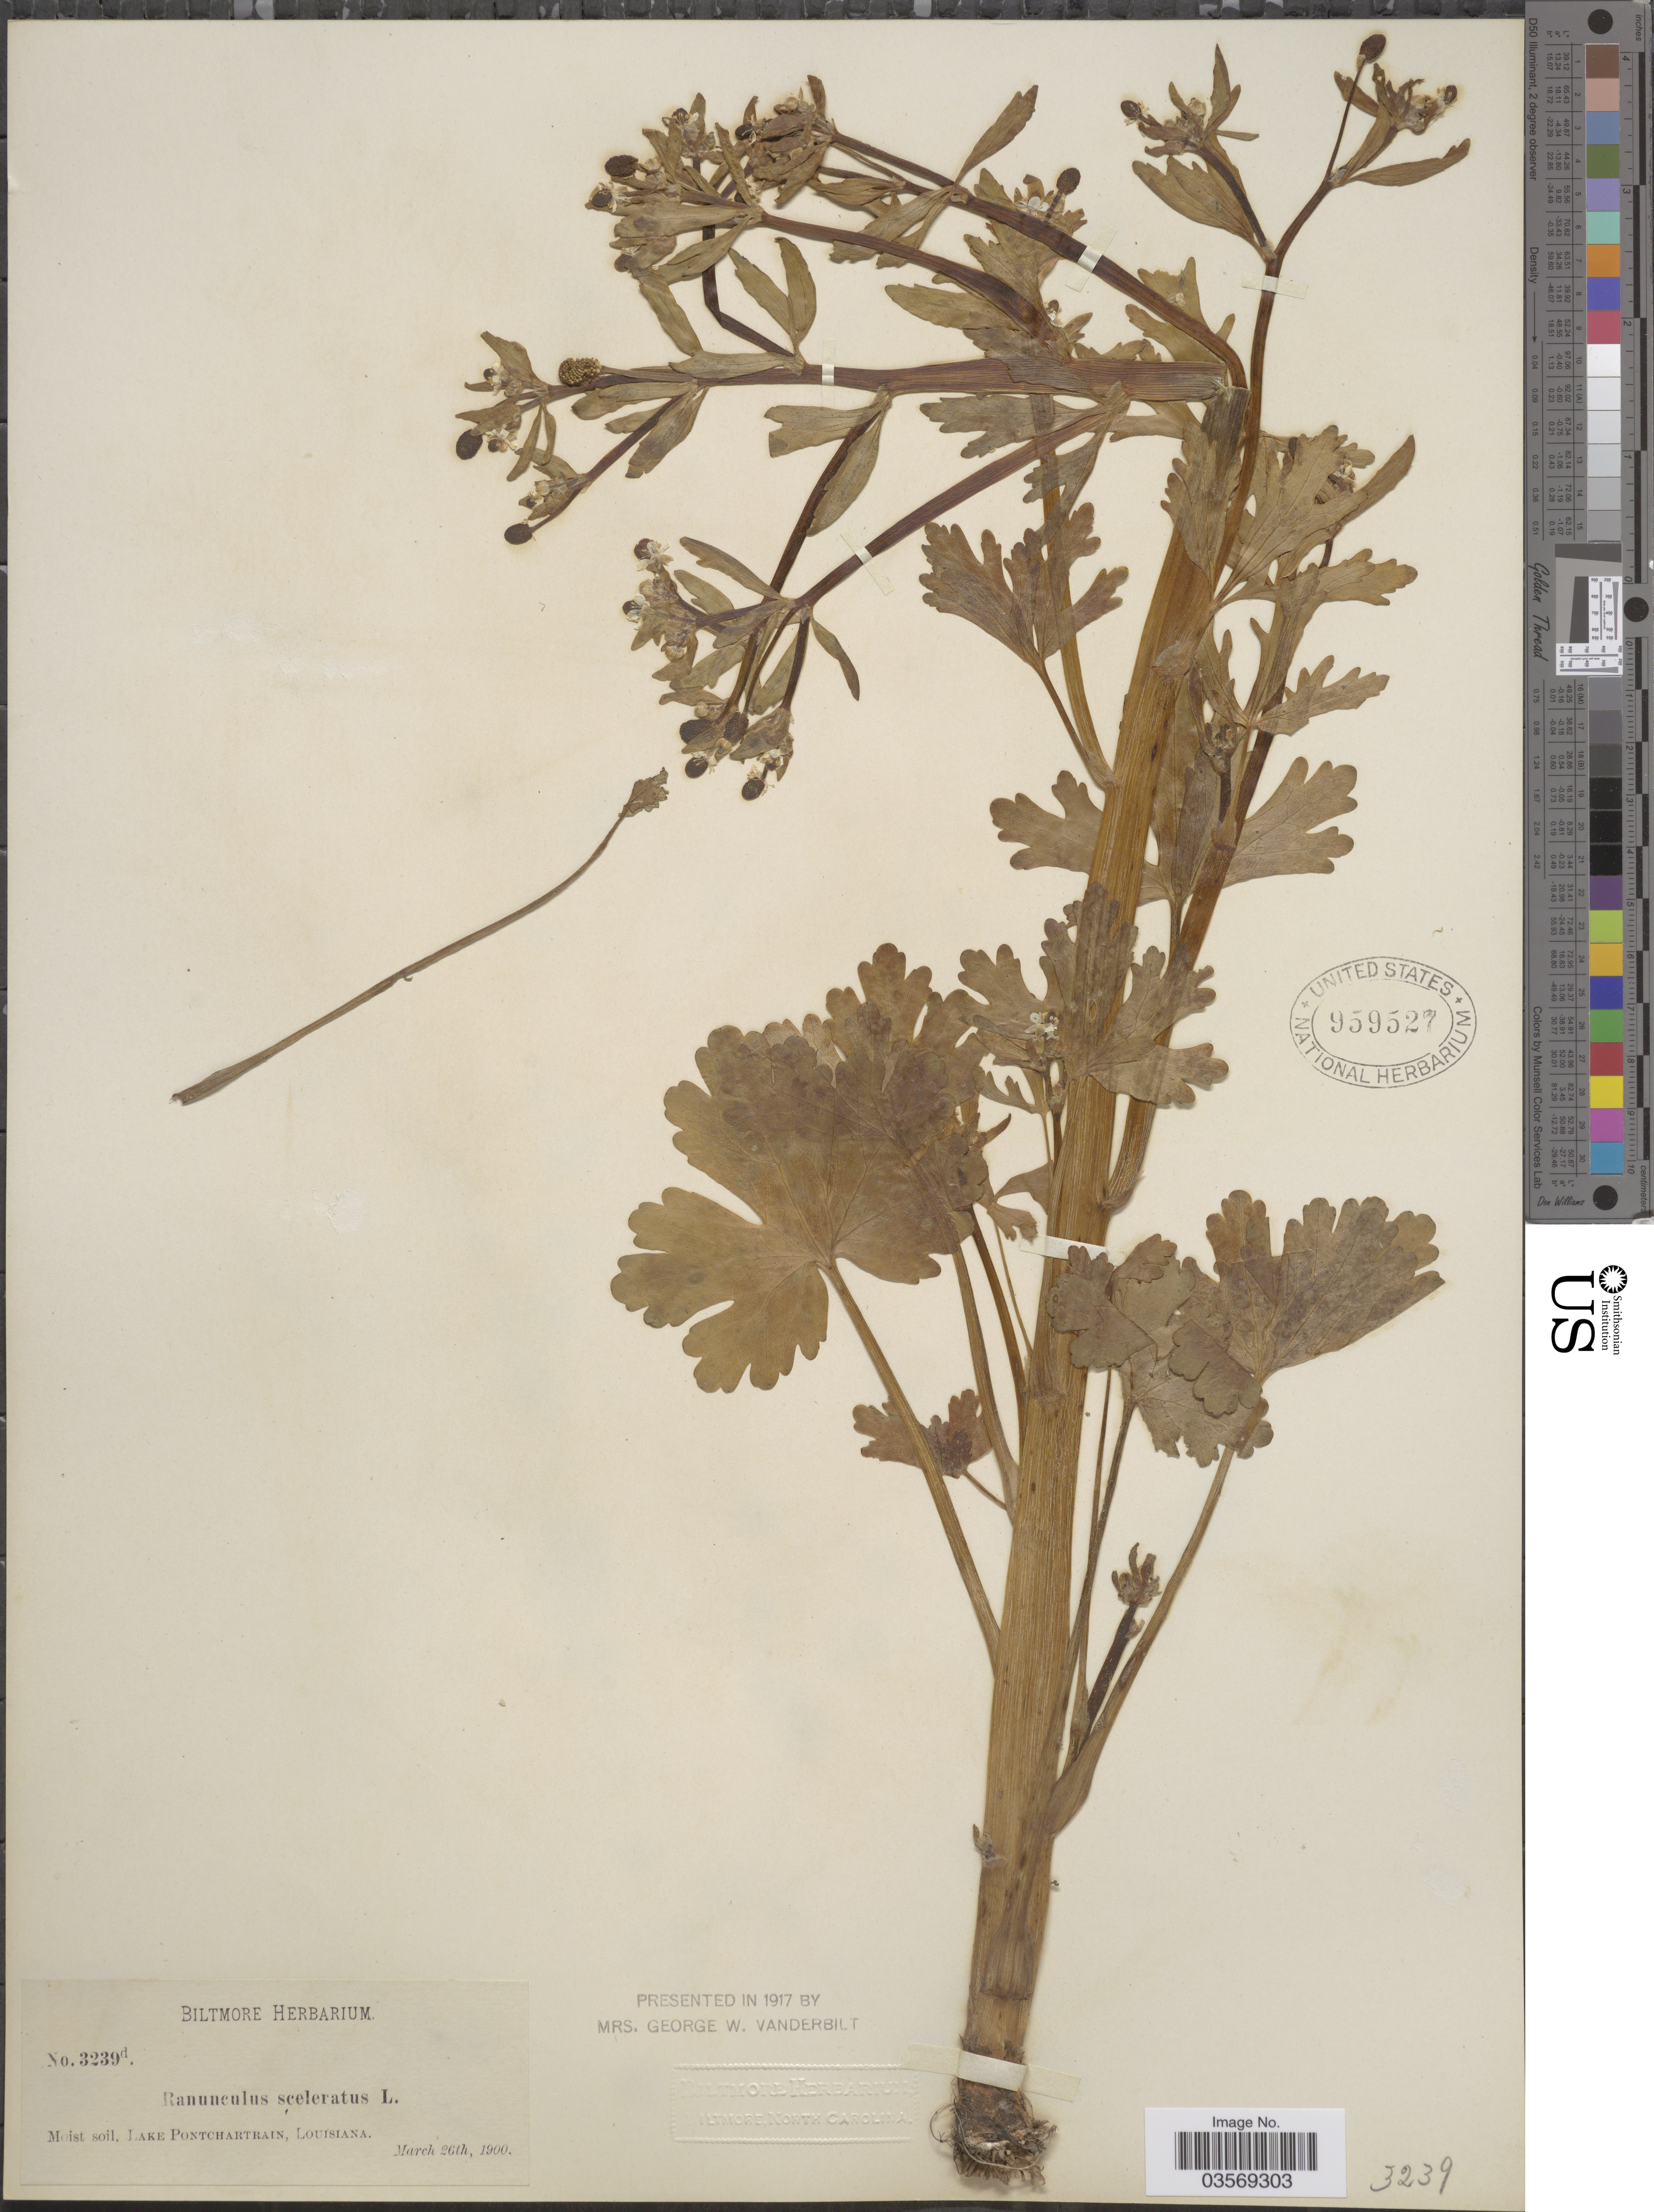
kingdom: Plantae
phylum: Tracheophyta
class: Magnoliopsida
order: Ranunculales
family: Ranunculaceae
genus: Ranunculus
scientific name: Ranunculus sceleratus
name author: L.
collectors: ex herb. Biltmore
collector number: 3239d.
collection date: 1900-03-26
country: United States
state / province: Louisiana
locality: Lake Pontchartrain.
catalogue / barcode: US 959527